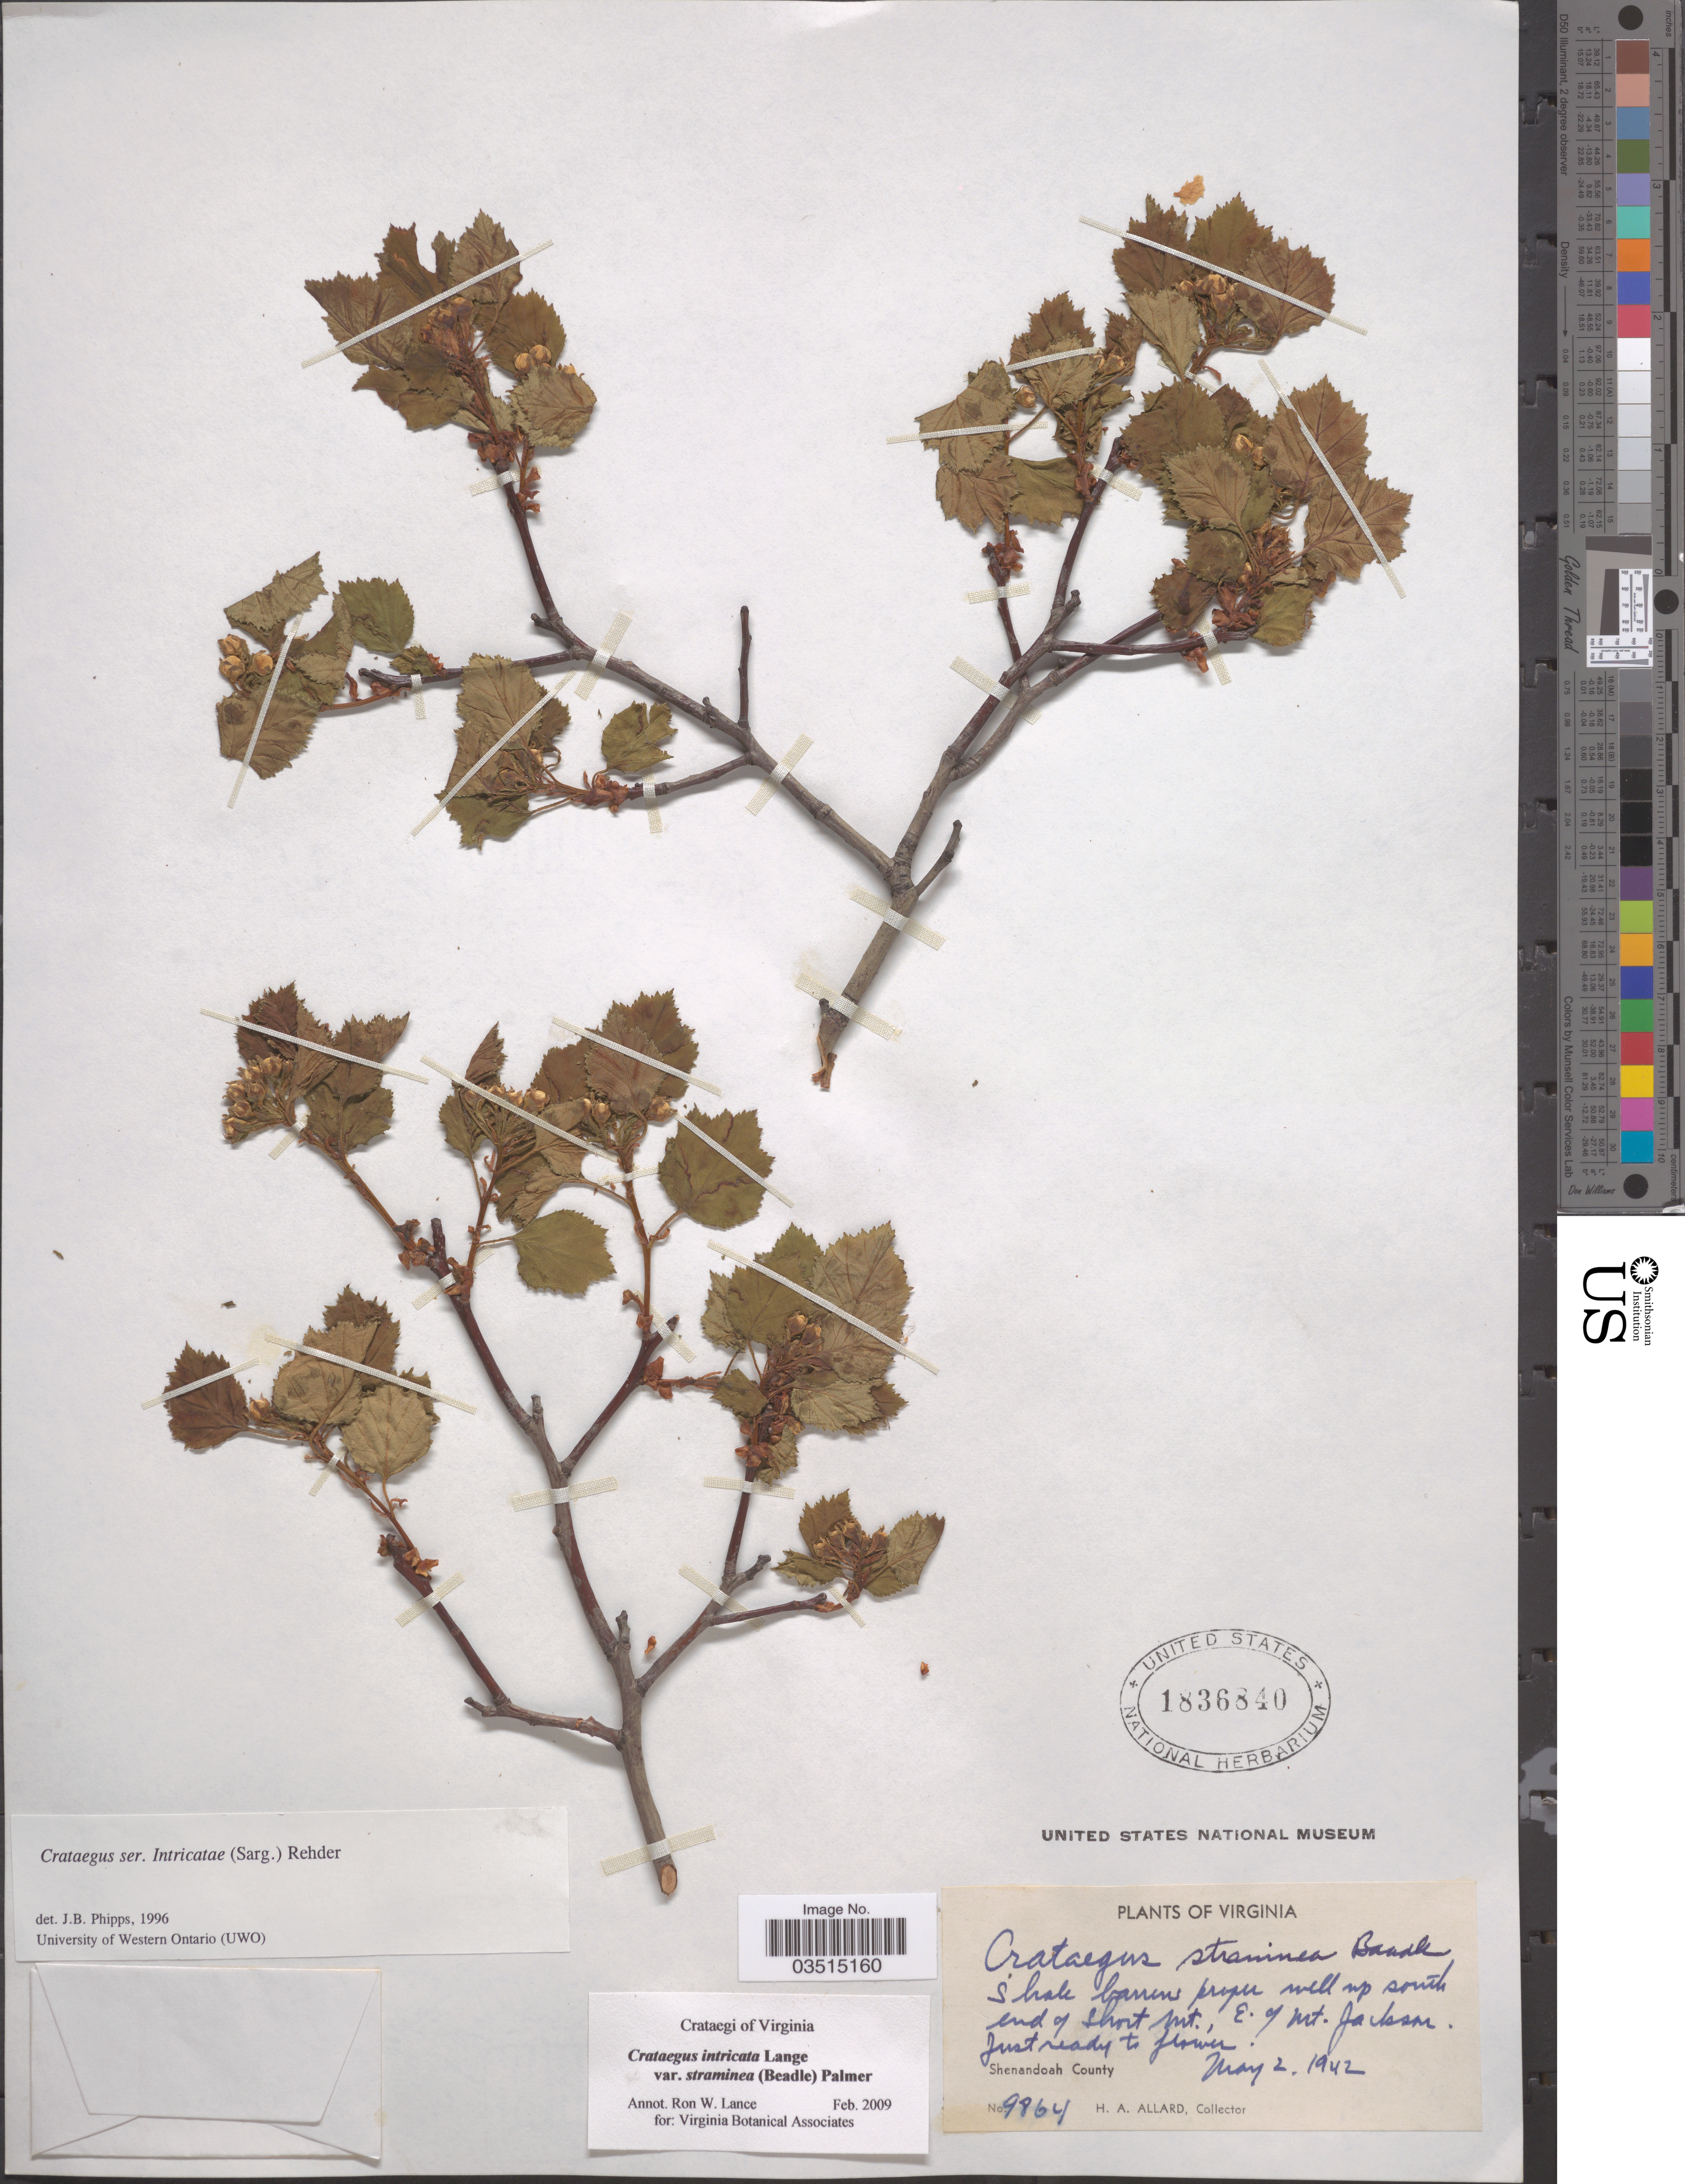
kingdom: Plantae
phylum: Tracheophyta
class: Magnoliopsida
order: Rosales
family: Rosaceae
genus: Crataegus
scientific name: Crataegus intricata var. straminea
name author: (Beadle) E.J. Palmer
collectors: H. A. Allard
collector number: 9864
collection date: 1942-05-02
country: United States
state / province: Virginia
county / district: Shenandoah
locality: Shale barrens proper well up south end of Short Mt., E. of Mt. Jackson. Shenandoah County.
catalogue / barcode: US 1836840